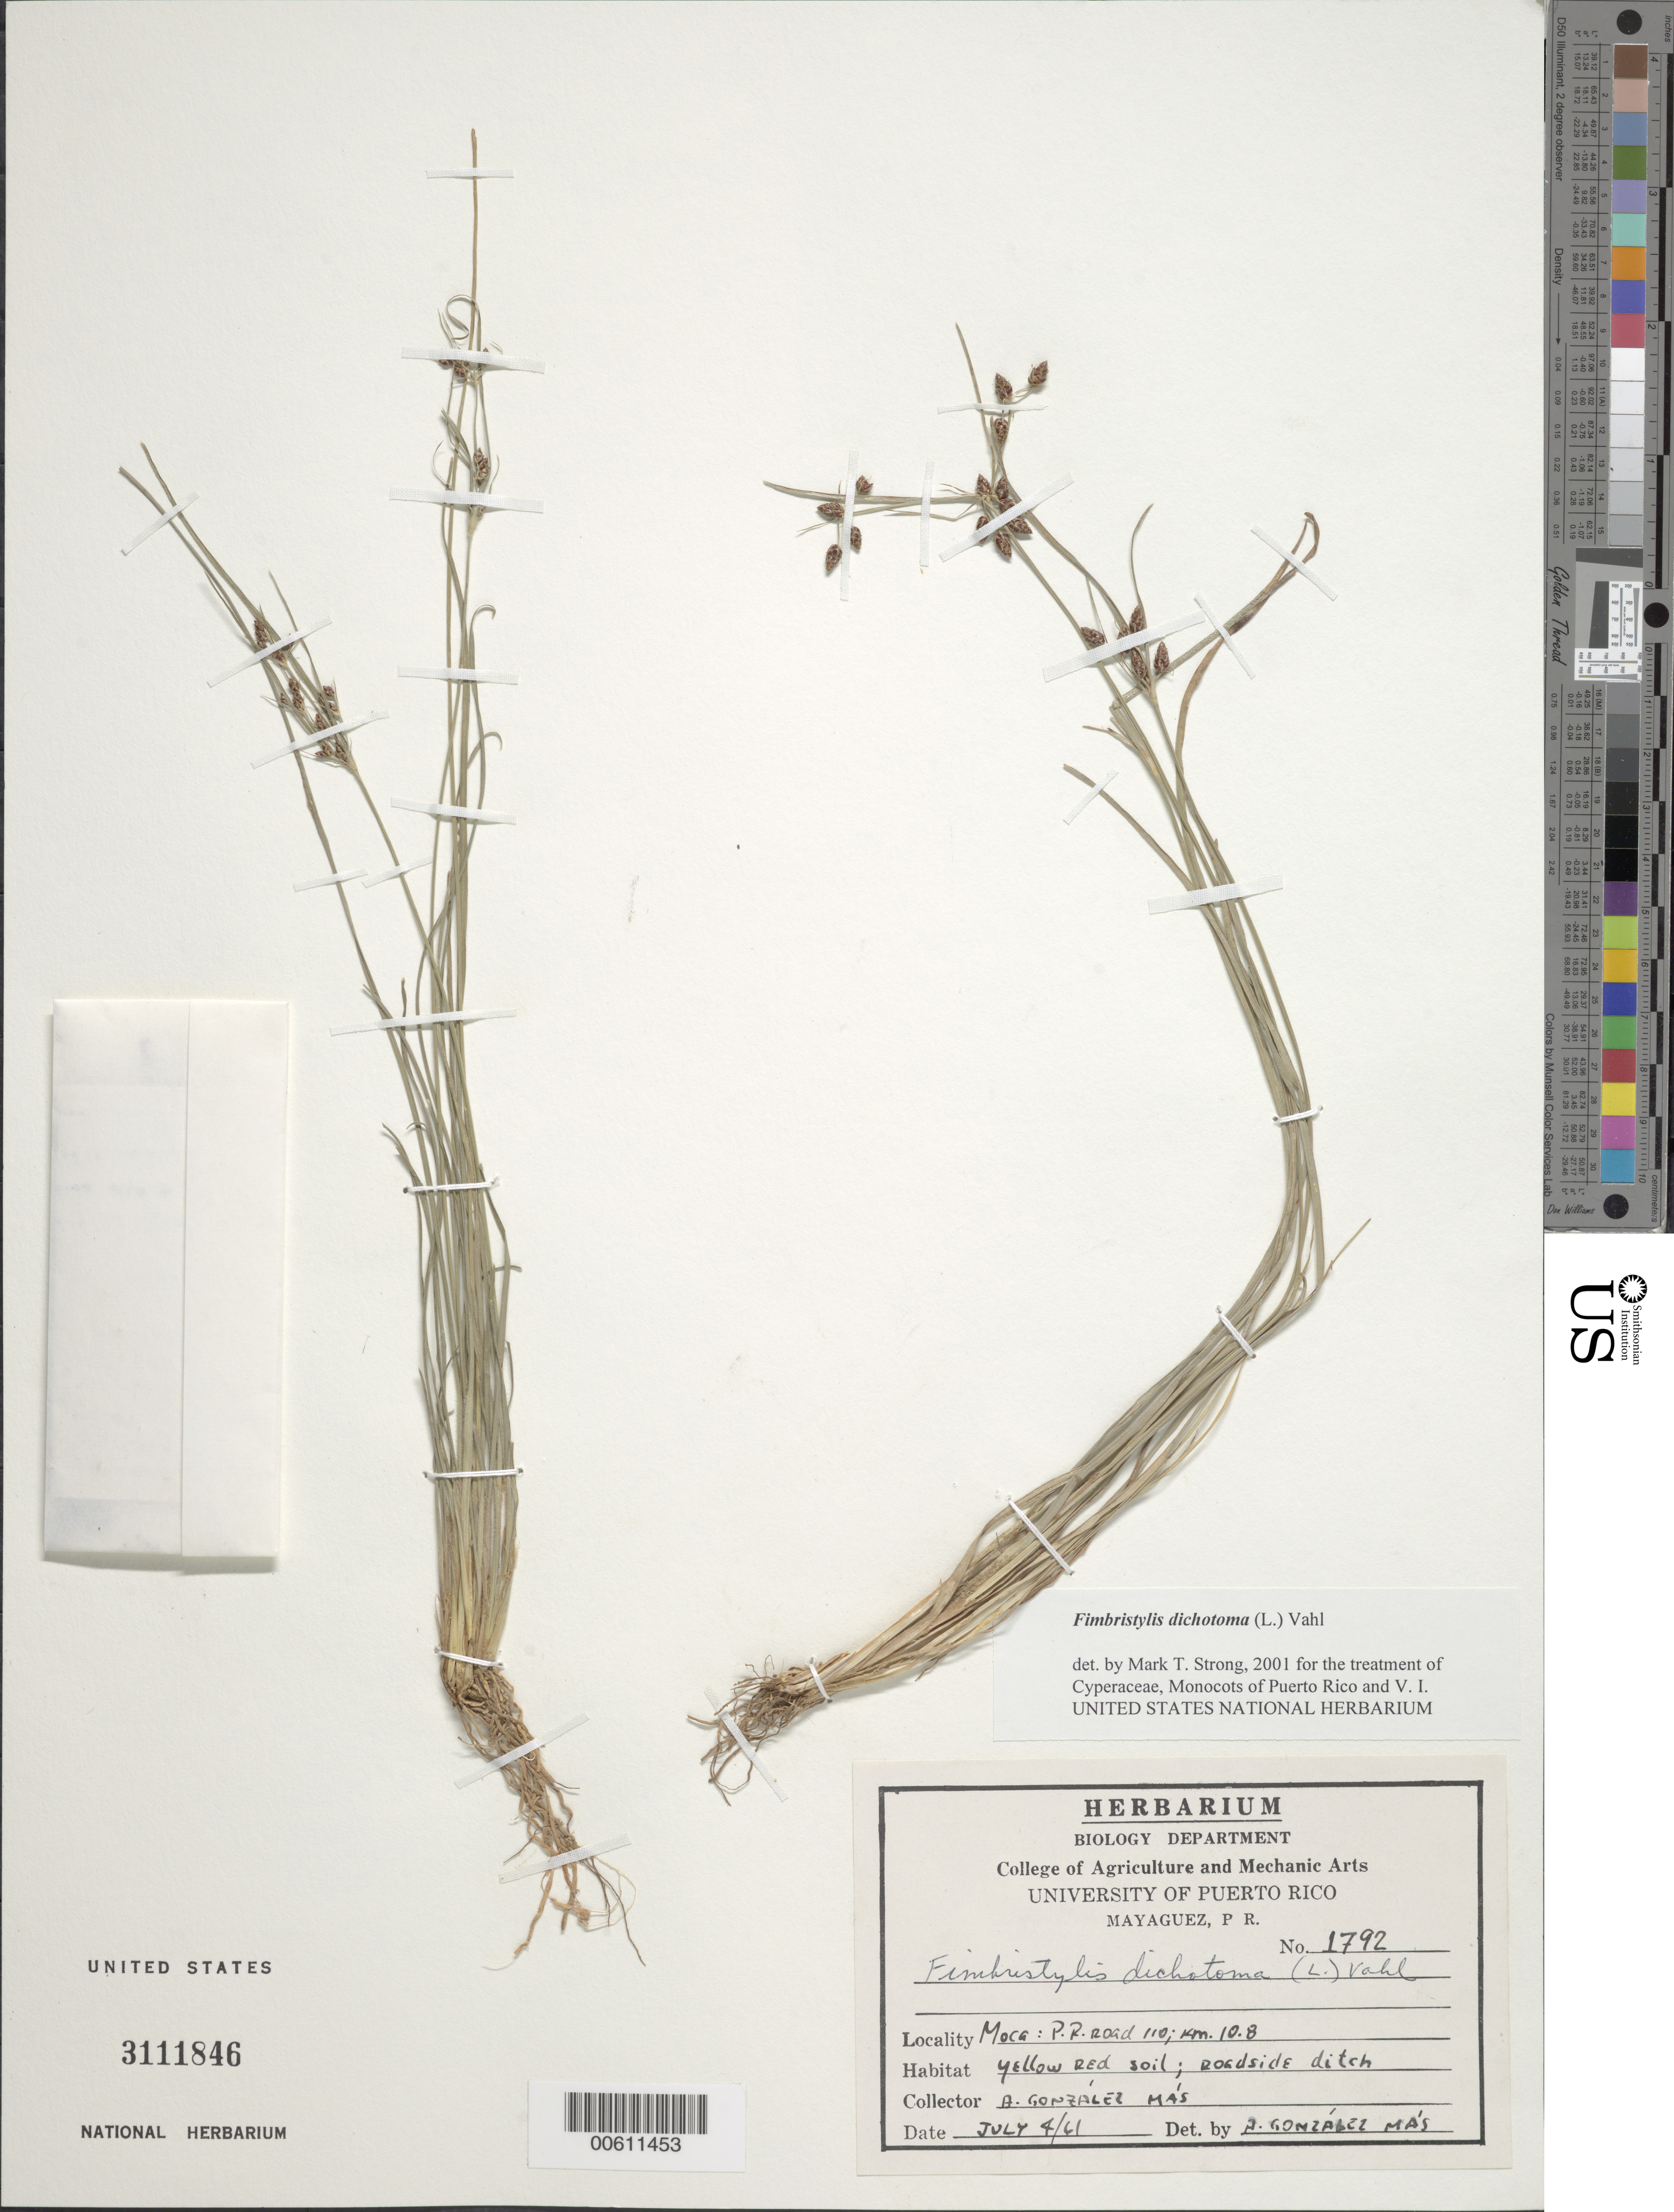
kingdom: Plantae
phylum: Tracheophyta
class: Liliopsida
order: Poales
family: Cyperaceae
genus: Fimbristylis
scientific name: Fimbristylis dichotoma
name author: (L.) Vahl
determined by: Strong, M. T., (US), Smithsonian Institution - National Museum of Natural History (UNITED STATES)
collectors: A. González Más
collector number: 1792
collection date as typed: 04 Jul 1961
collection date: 1961-07-04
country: Puerto Rico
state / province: Moca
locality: Moca: Rd. 110, km 10.8.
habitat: Roadside ditch.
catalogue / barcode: US 3111846